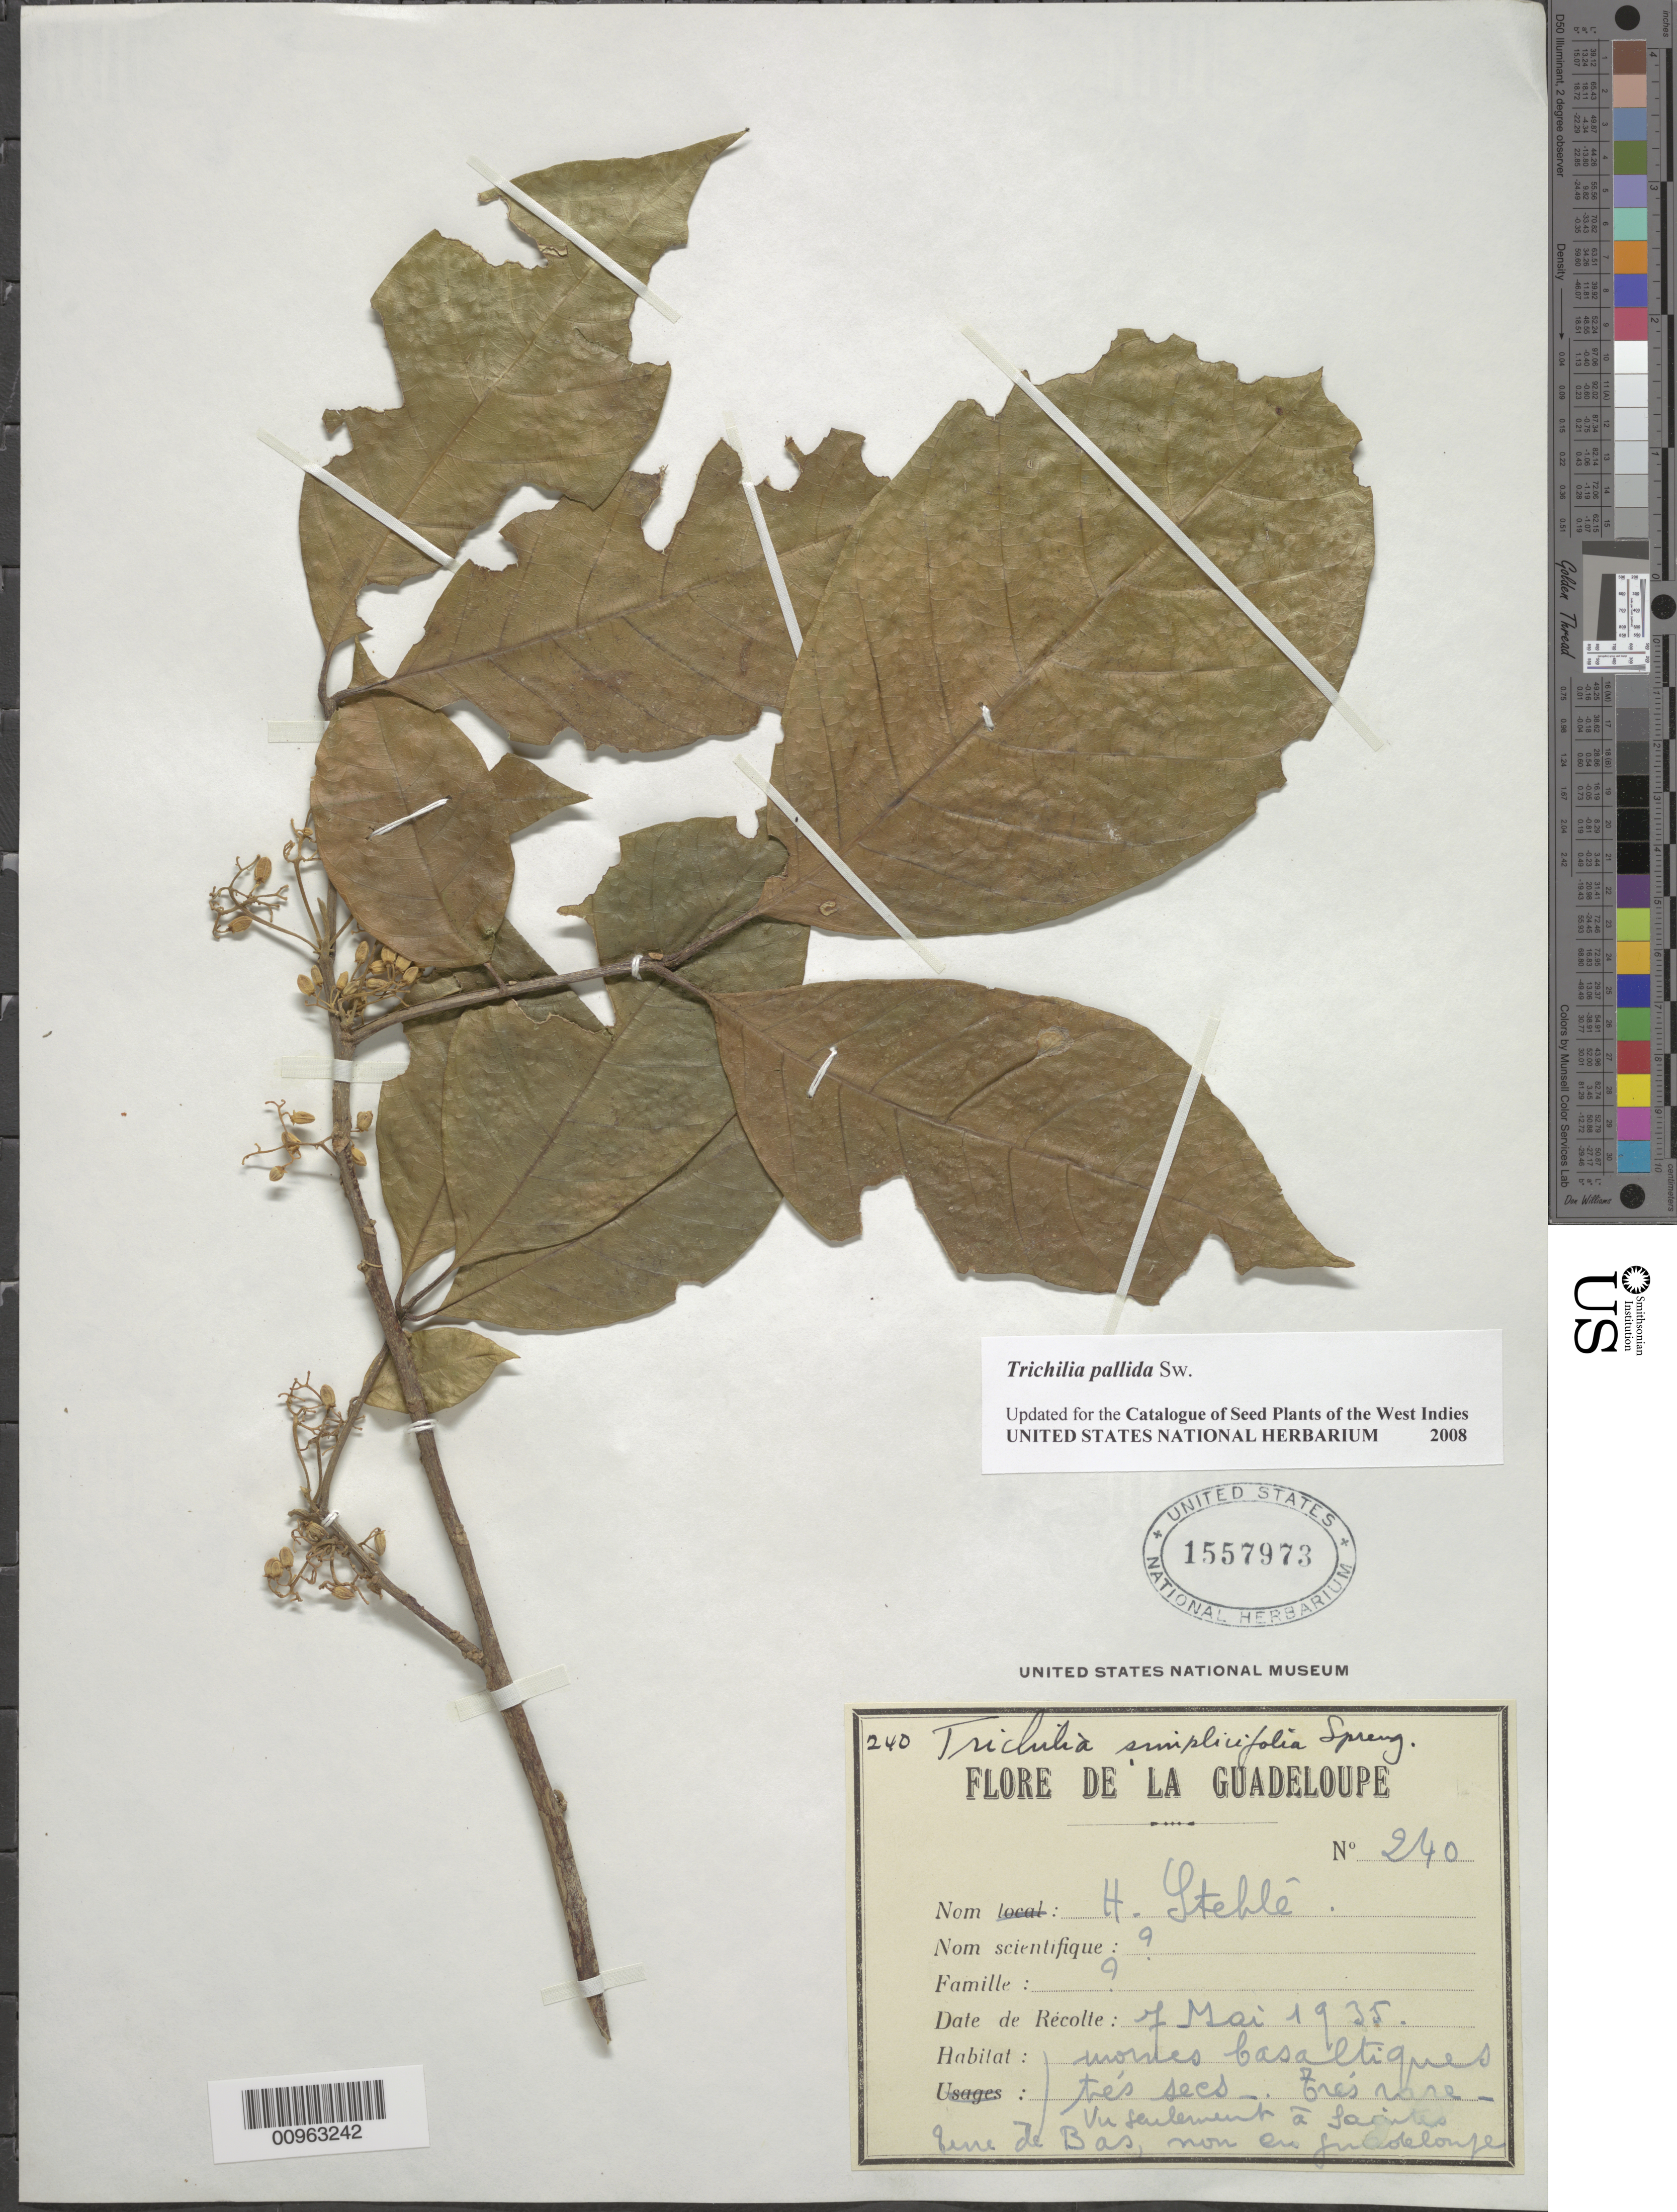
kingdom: Plantae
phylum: Tracheophyta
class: Magnoliopsida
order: Sapindales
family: Meliaceae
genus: Trichilia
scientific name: Trichilia pallida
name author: Sw.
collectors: H. Stehlé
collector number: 240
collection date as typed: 07 May 1935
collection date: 1935-05-07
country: Guadeloupe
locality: "Vu seulerment à Saintes Sur de Bas"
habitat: Mornes basaltiques trés secs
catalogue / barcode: US 1557973